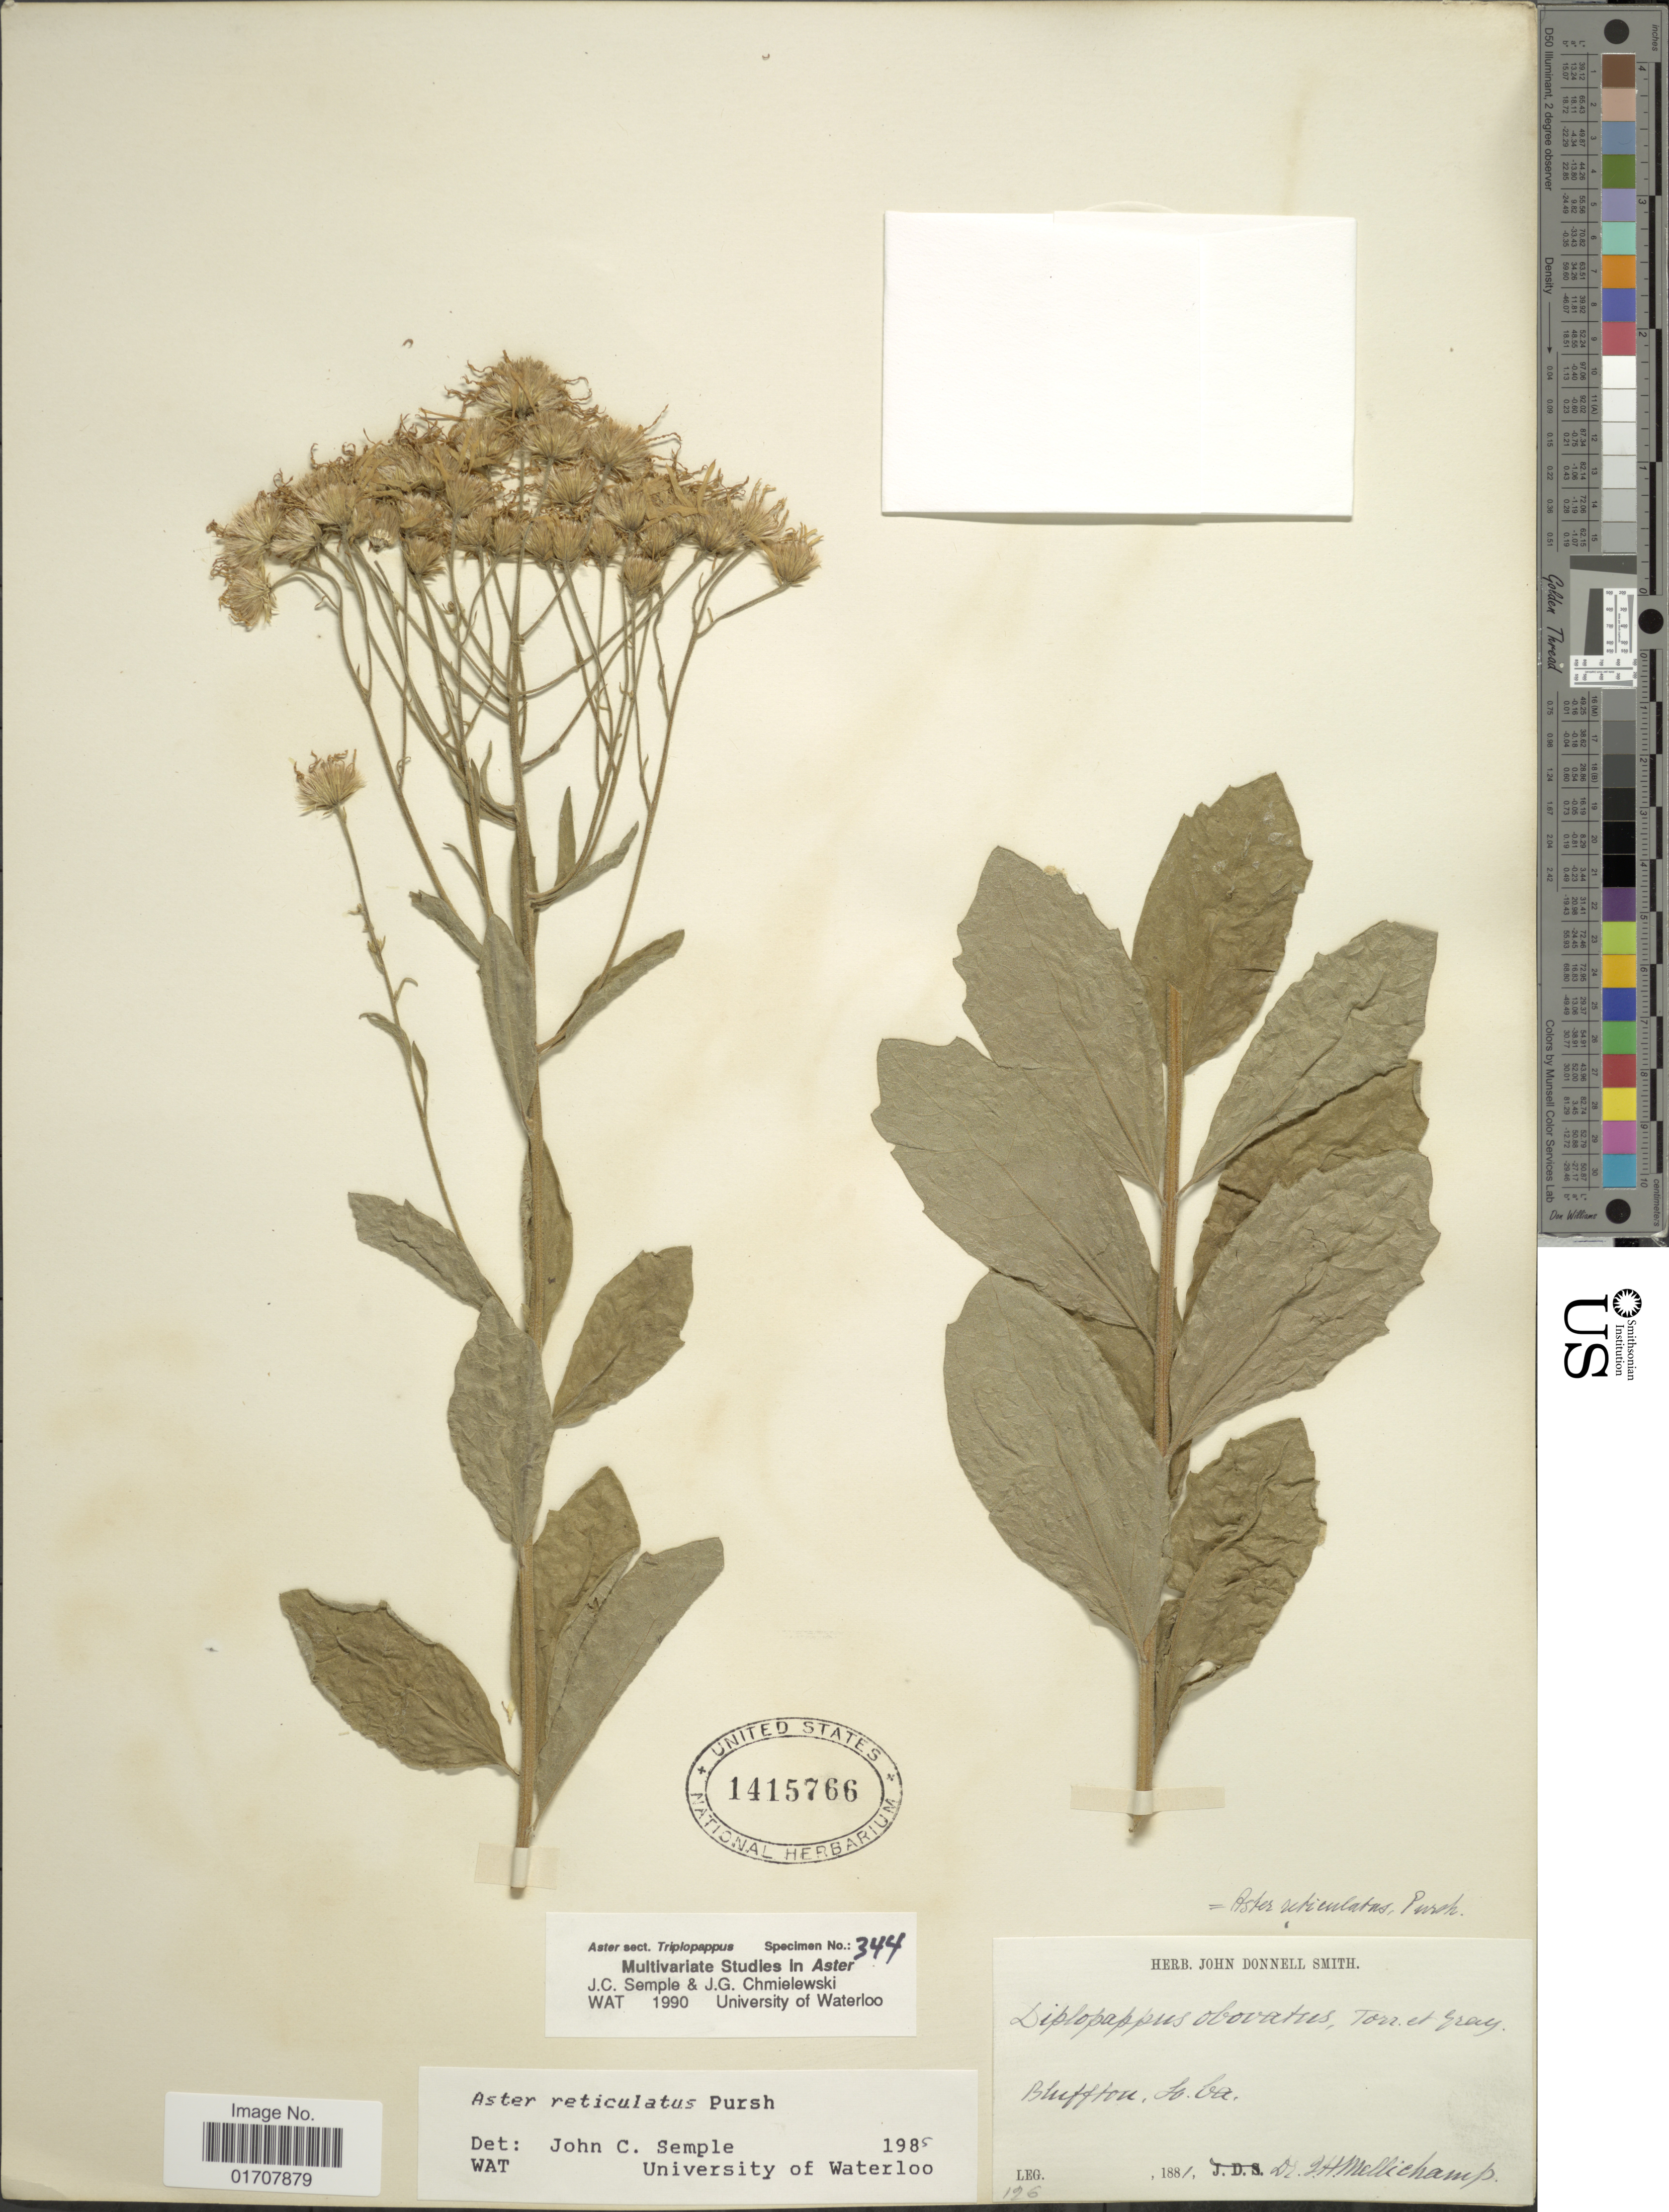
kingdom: Plantae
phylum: Tracheophyta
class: Magnoliopsida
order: Asterales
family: Asteraceae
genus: Oclemena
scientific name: Oclemena reticulata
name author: (Pursh) G.L. Nesom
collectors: J. H. Mellichamp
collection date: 1881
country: United States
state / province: South Carolina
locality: Bluffton, So. Ca.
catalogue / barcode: US 1415766